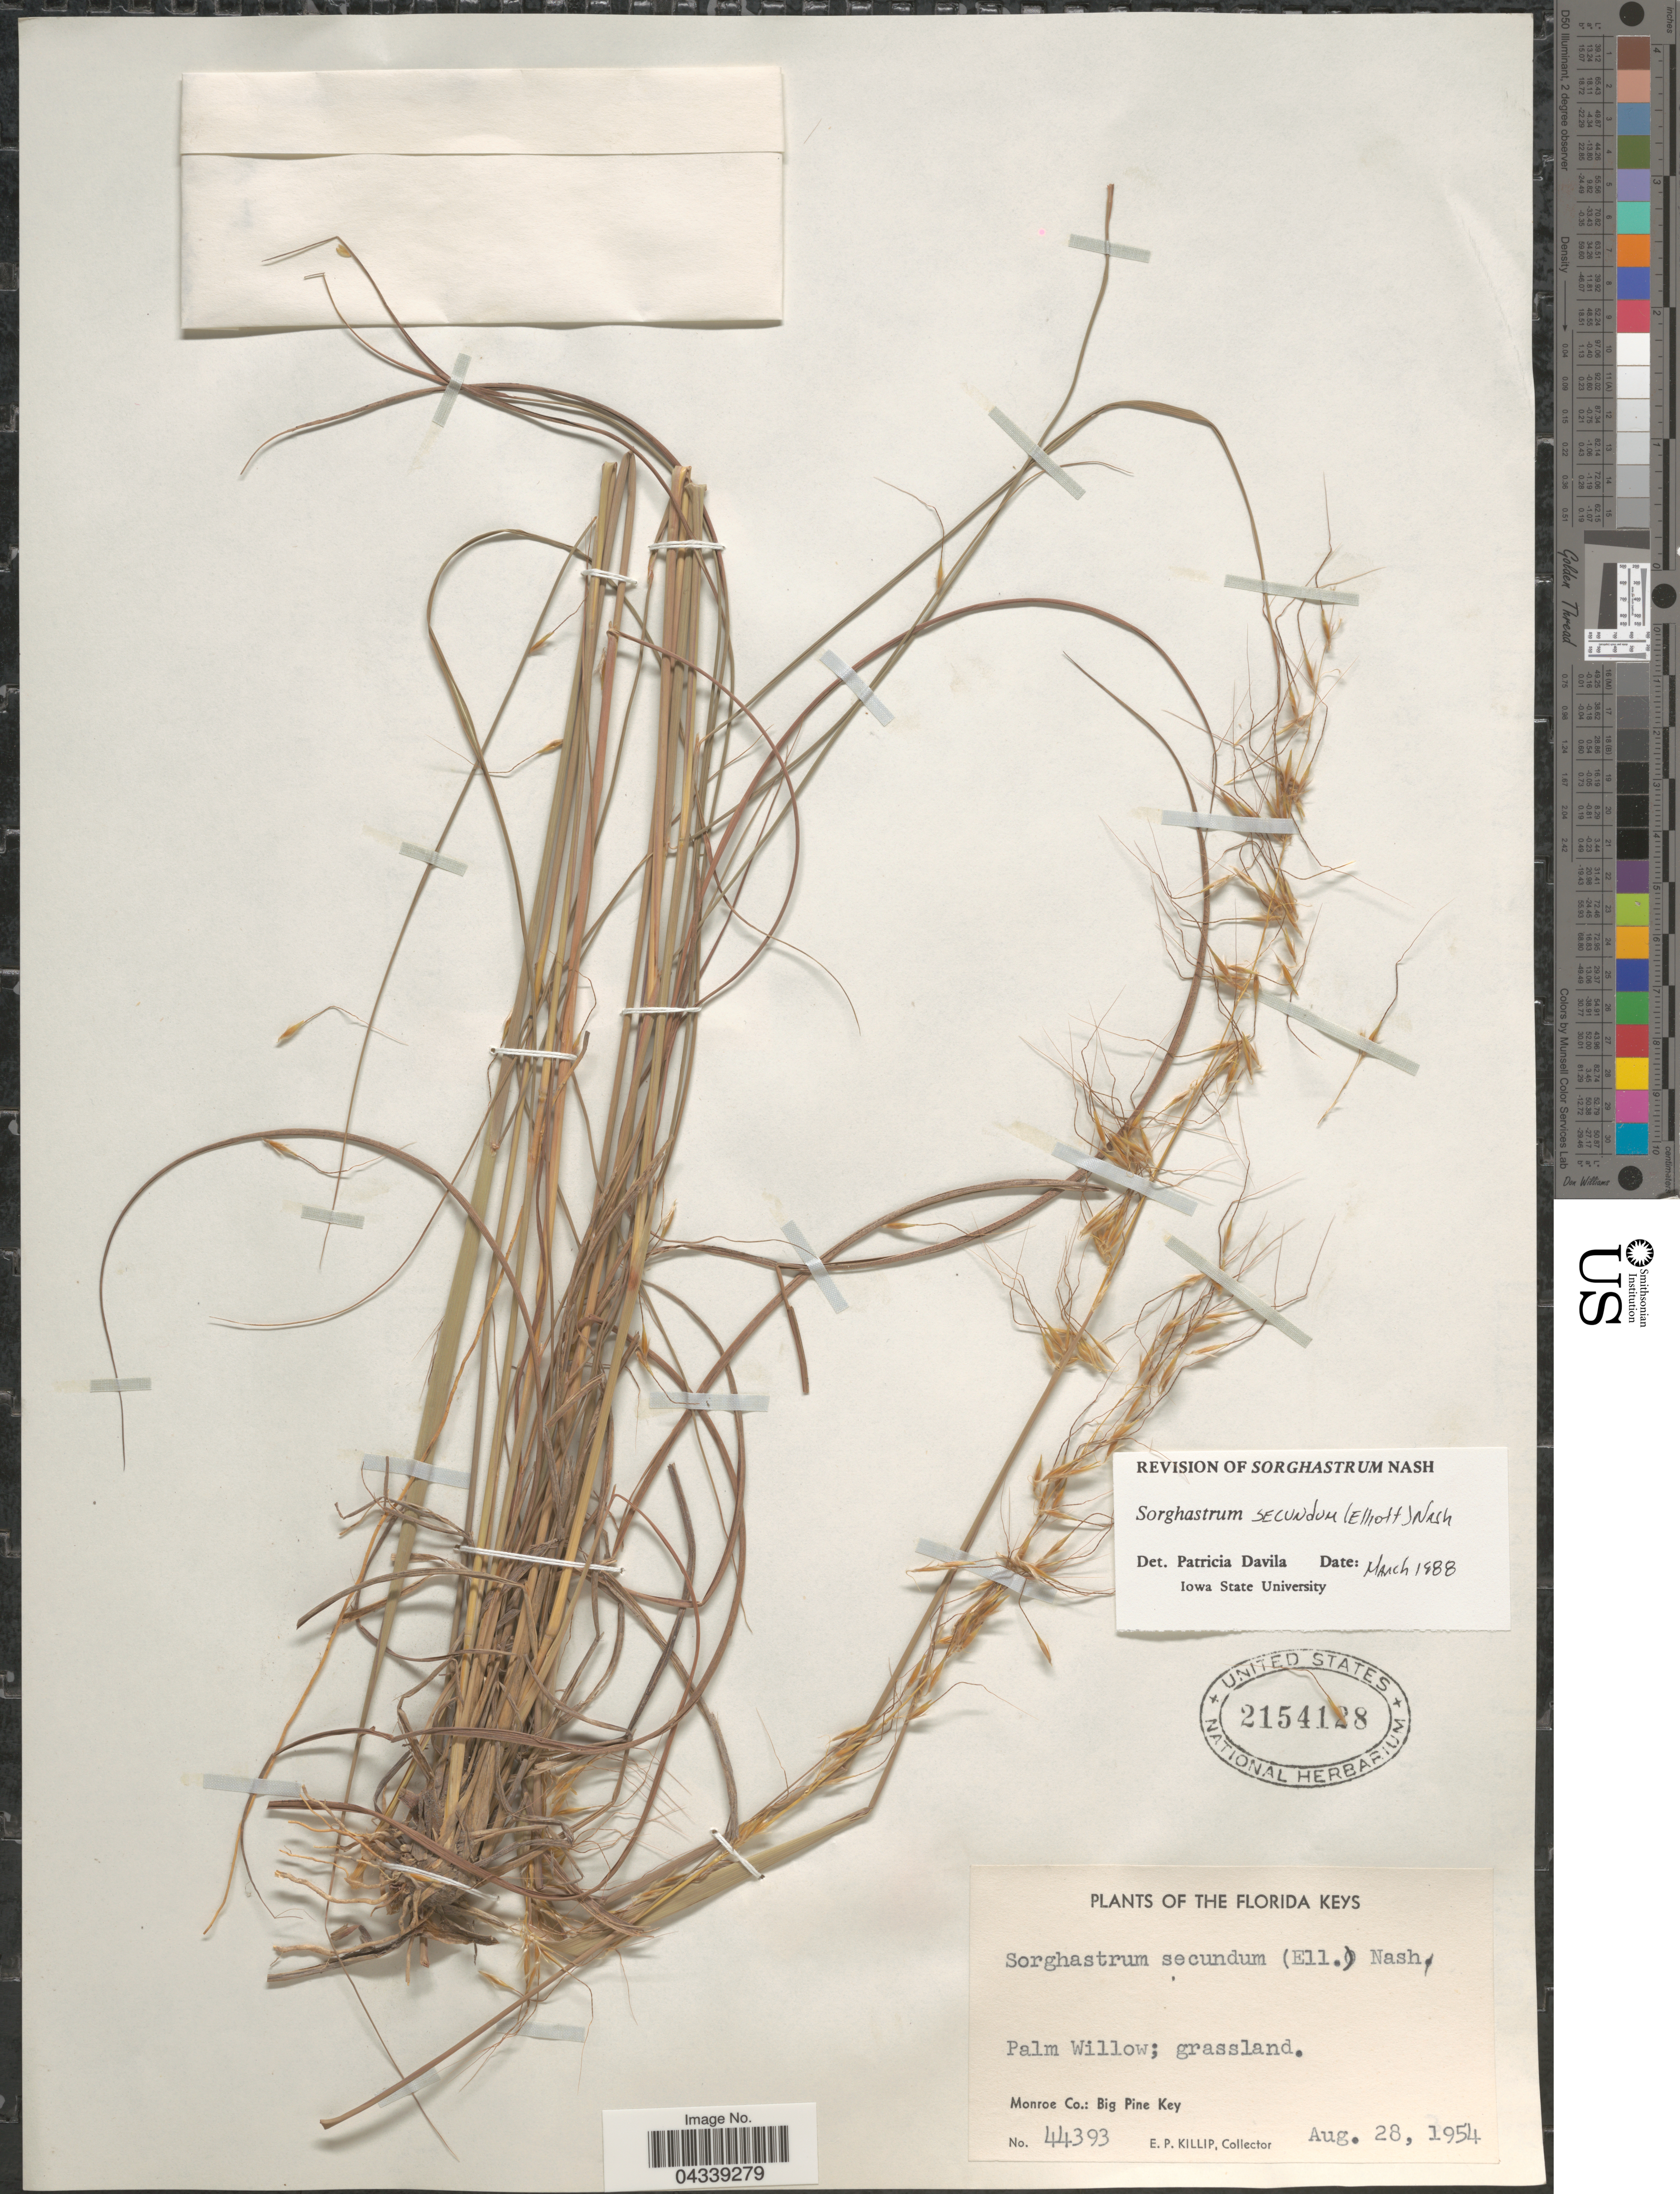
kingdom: Plantae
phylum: Tracheophyta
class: Liliopsida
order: Poales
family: Poaceae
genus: Sorghastrum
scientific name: Sorghastrum secundum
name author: (Elliott) Nash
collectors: E. P. Killip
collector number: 44393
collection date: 1954-08-28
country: United States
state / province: Florida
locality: The Florida Keys. Palm Willow. Monroe Co.: Big Pine Key.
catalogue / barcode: US 2154128